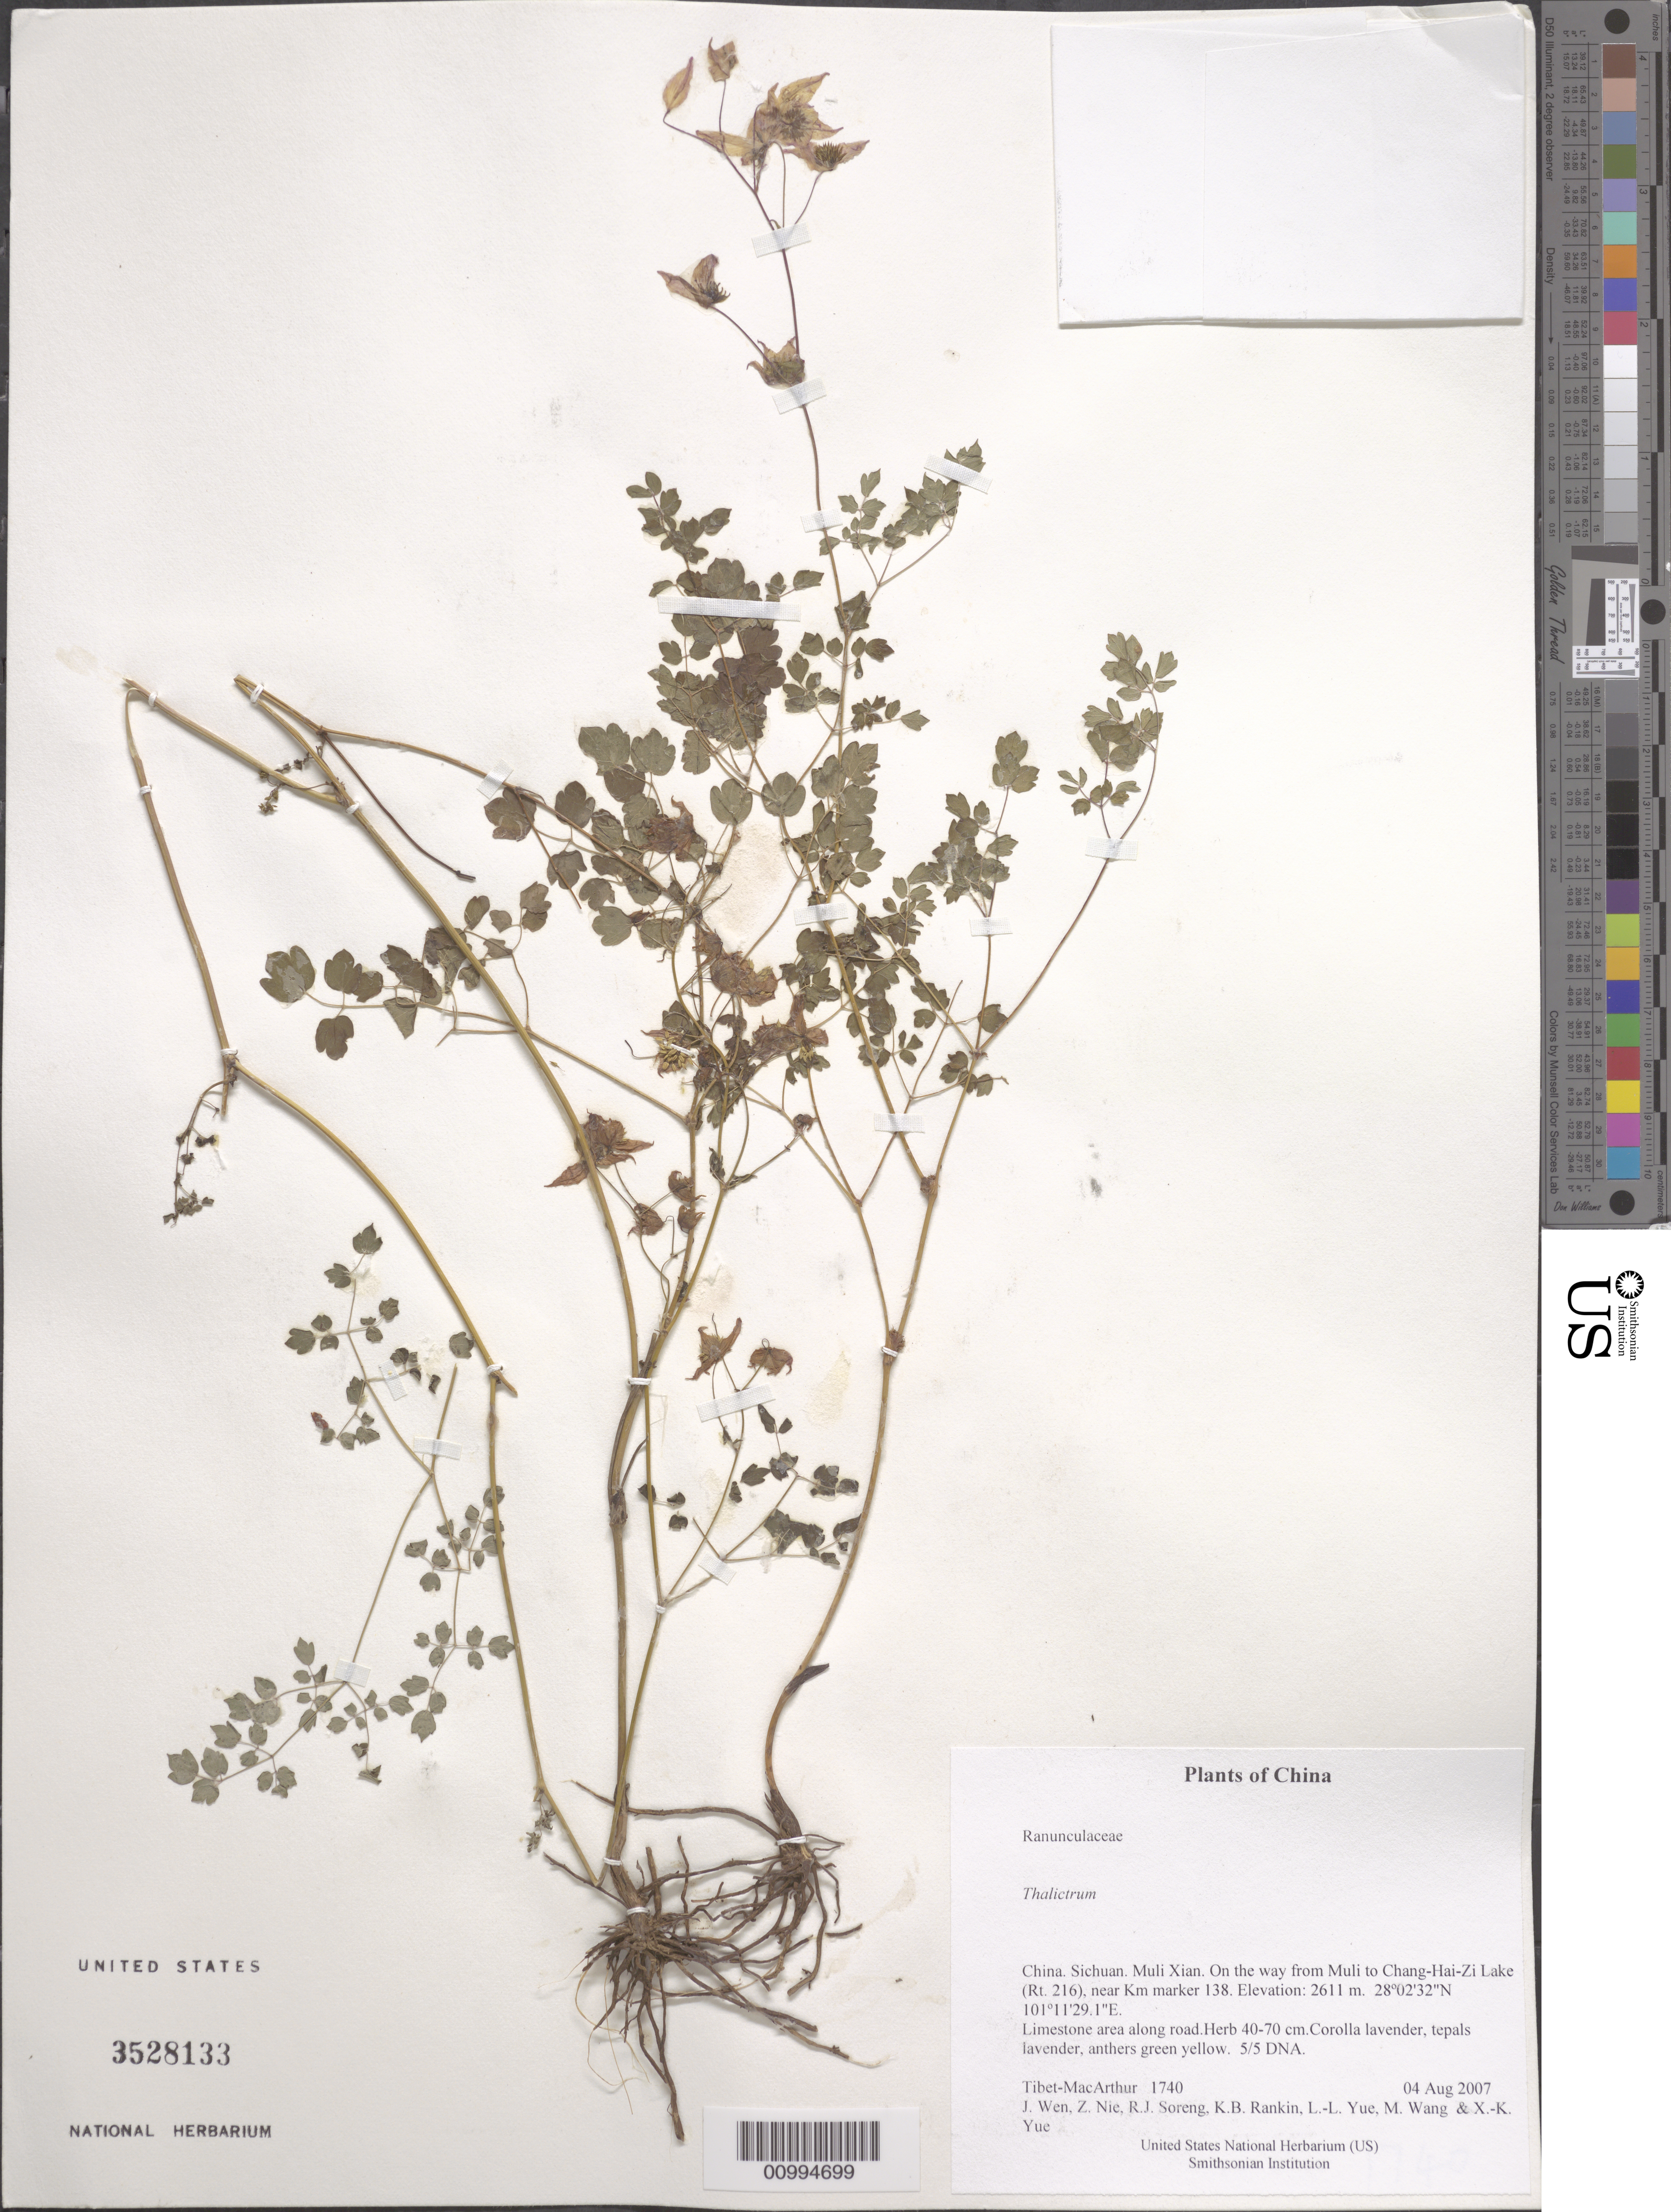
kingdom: Plantae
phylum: Tracheophyta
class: Magnoliopsida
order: Ranunculales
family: Ranunculaceae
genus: Thalictrum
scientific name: Thalictrum sp.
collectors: Tibet-MacArthur, J. Wen, Z. Nie, R. J. Soreng, K. Rankin, L. Yue, M. Wang & X. Yue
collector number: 1740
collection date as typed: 04 Aug 2007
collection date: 2007-08-04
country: China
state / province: Sichuan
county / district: Muli Xian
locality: On the way from Muli to Chang-Hai-Zi Lake (Rt. 216), near Km marker 138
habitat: Limestone area along road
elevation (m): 2611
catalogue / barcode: US 3528133